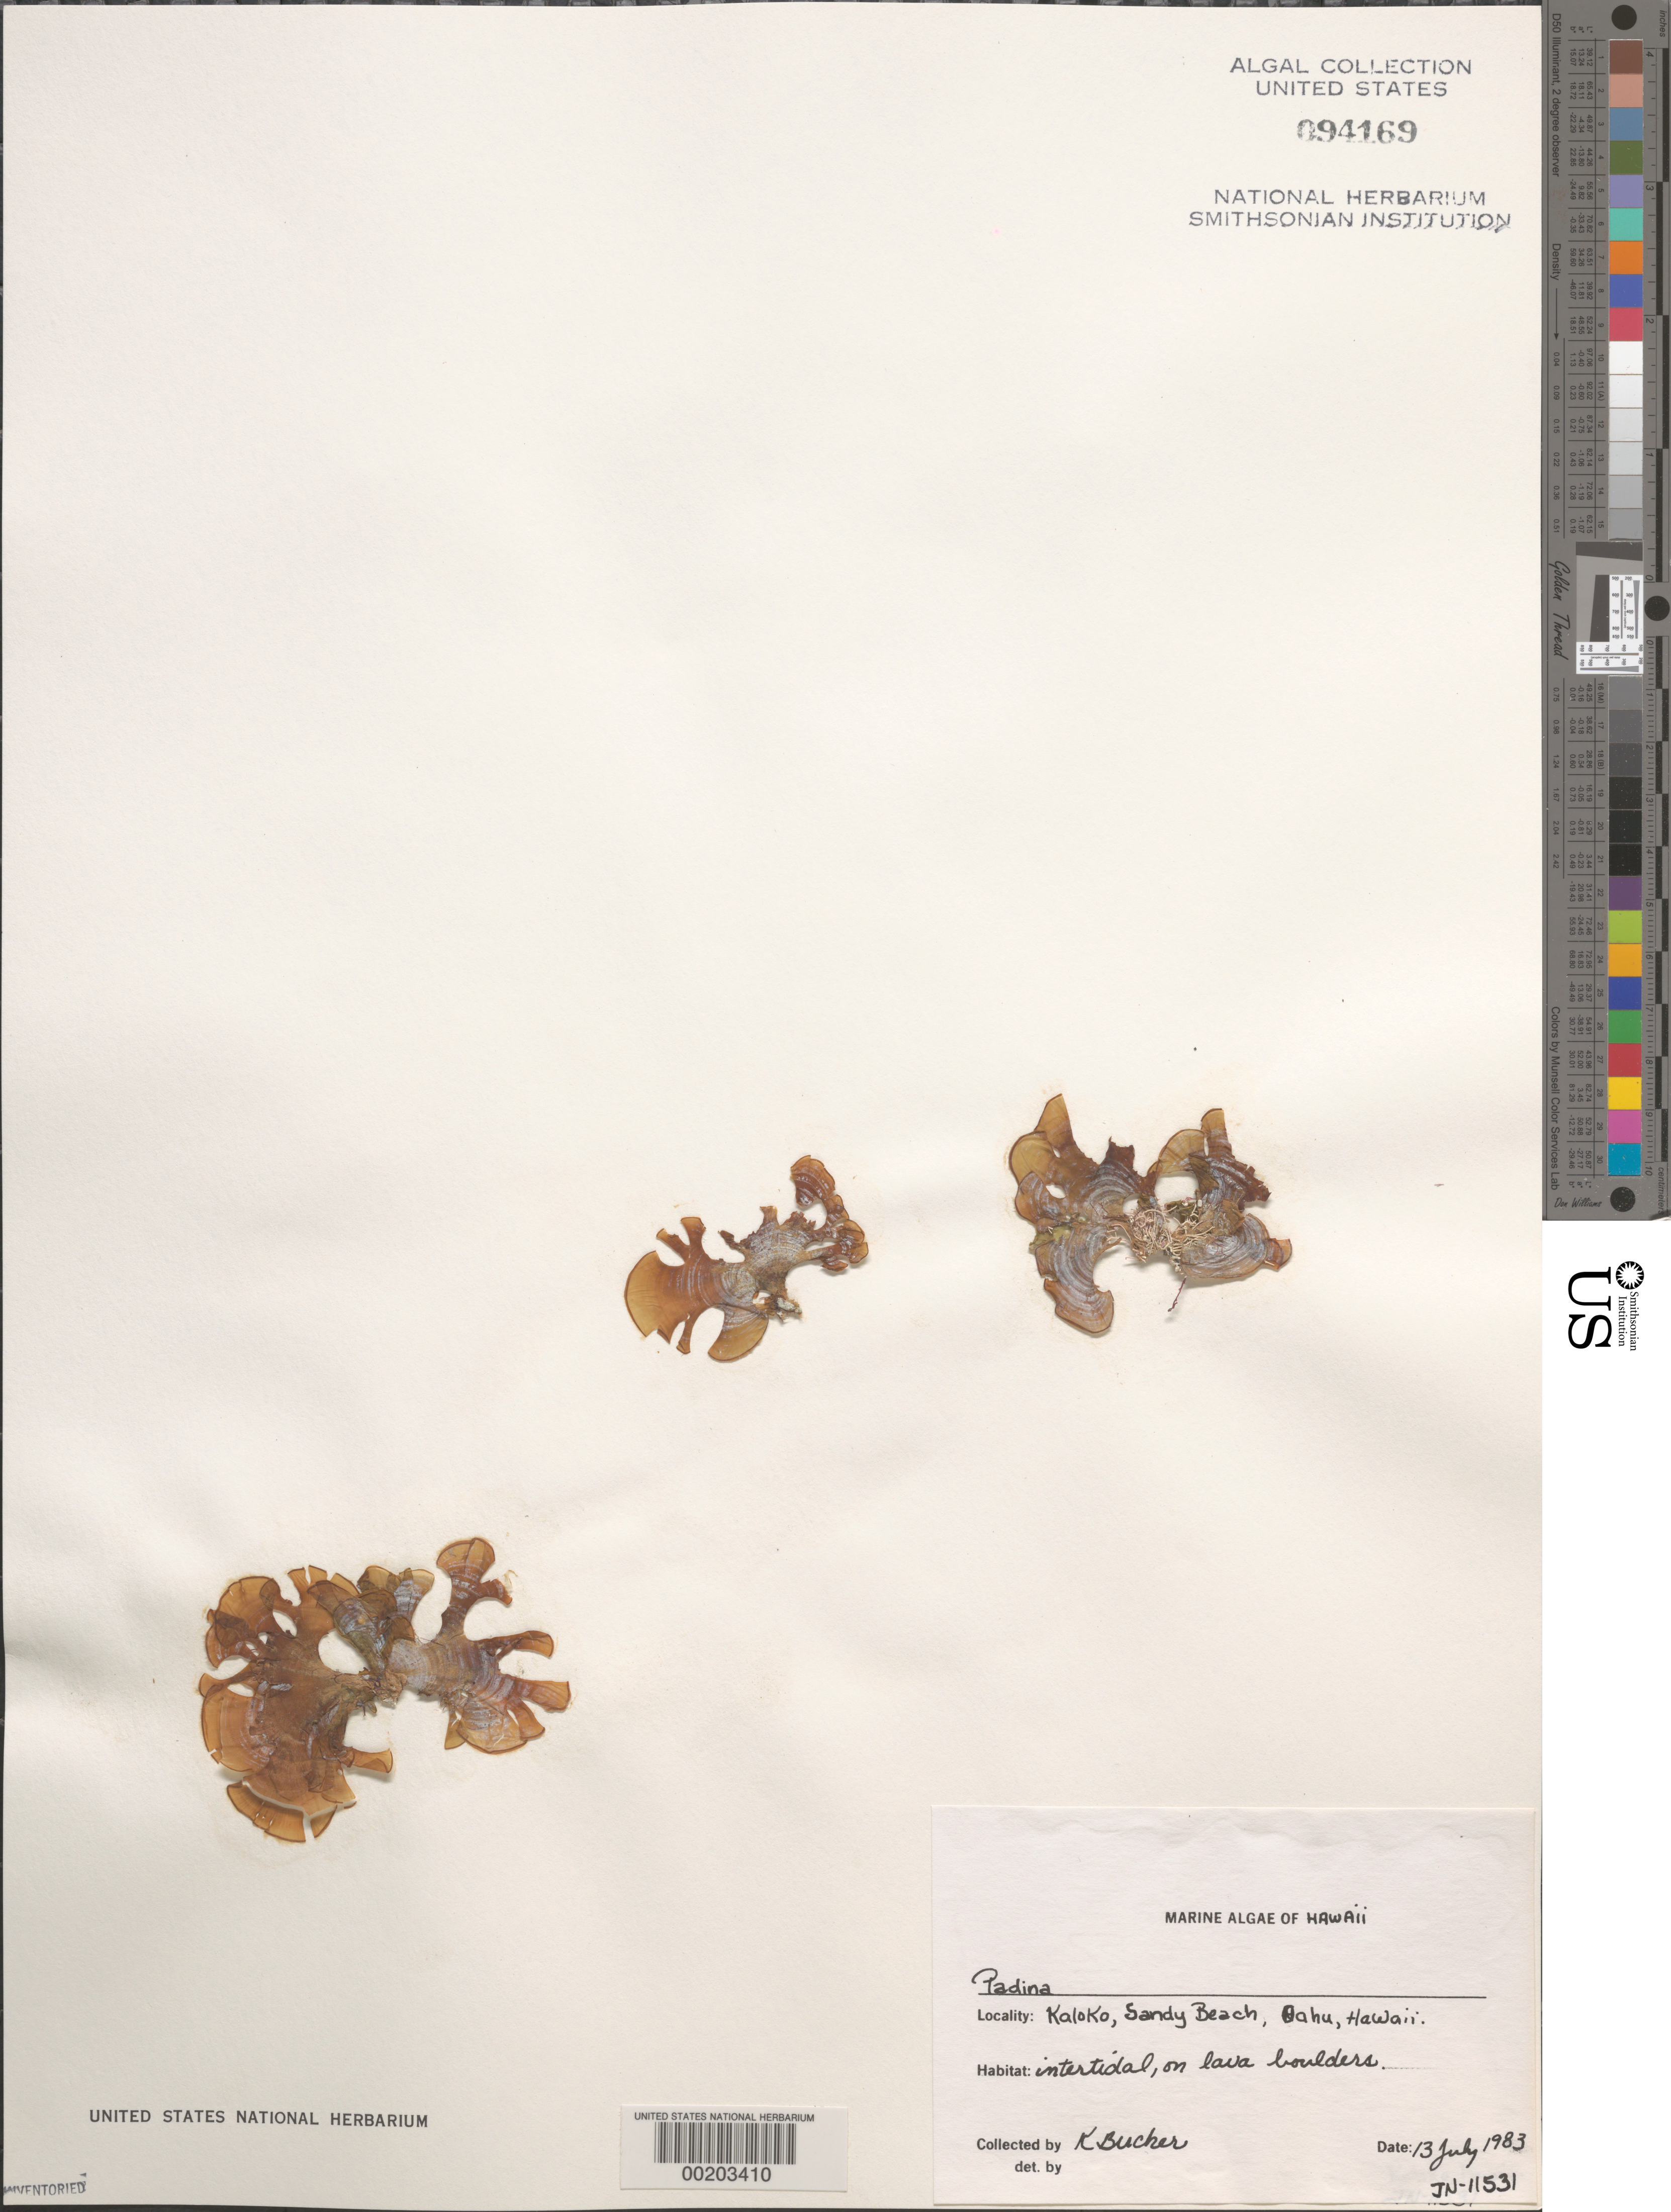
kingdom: Chromista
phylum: Ochrophyta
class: Phaeophyceae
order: Dictyotales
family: Dictyotaceae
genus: Padina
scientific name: Padina sp.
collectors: K. E. Bucher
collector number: Jn-11531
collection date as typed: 13 Jul 1983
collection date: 1983-07-13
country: United States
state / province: Hawaii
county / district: Honolulu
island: Oahu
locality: Kaloko, Sandy Beach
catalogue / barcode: US 94169